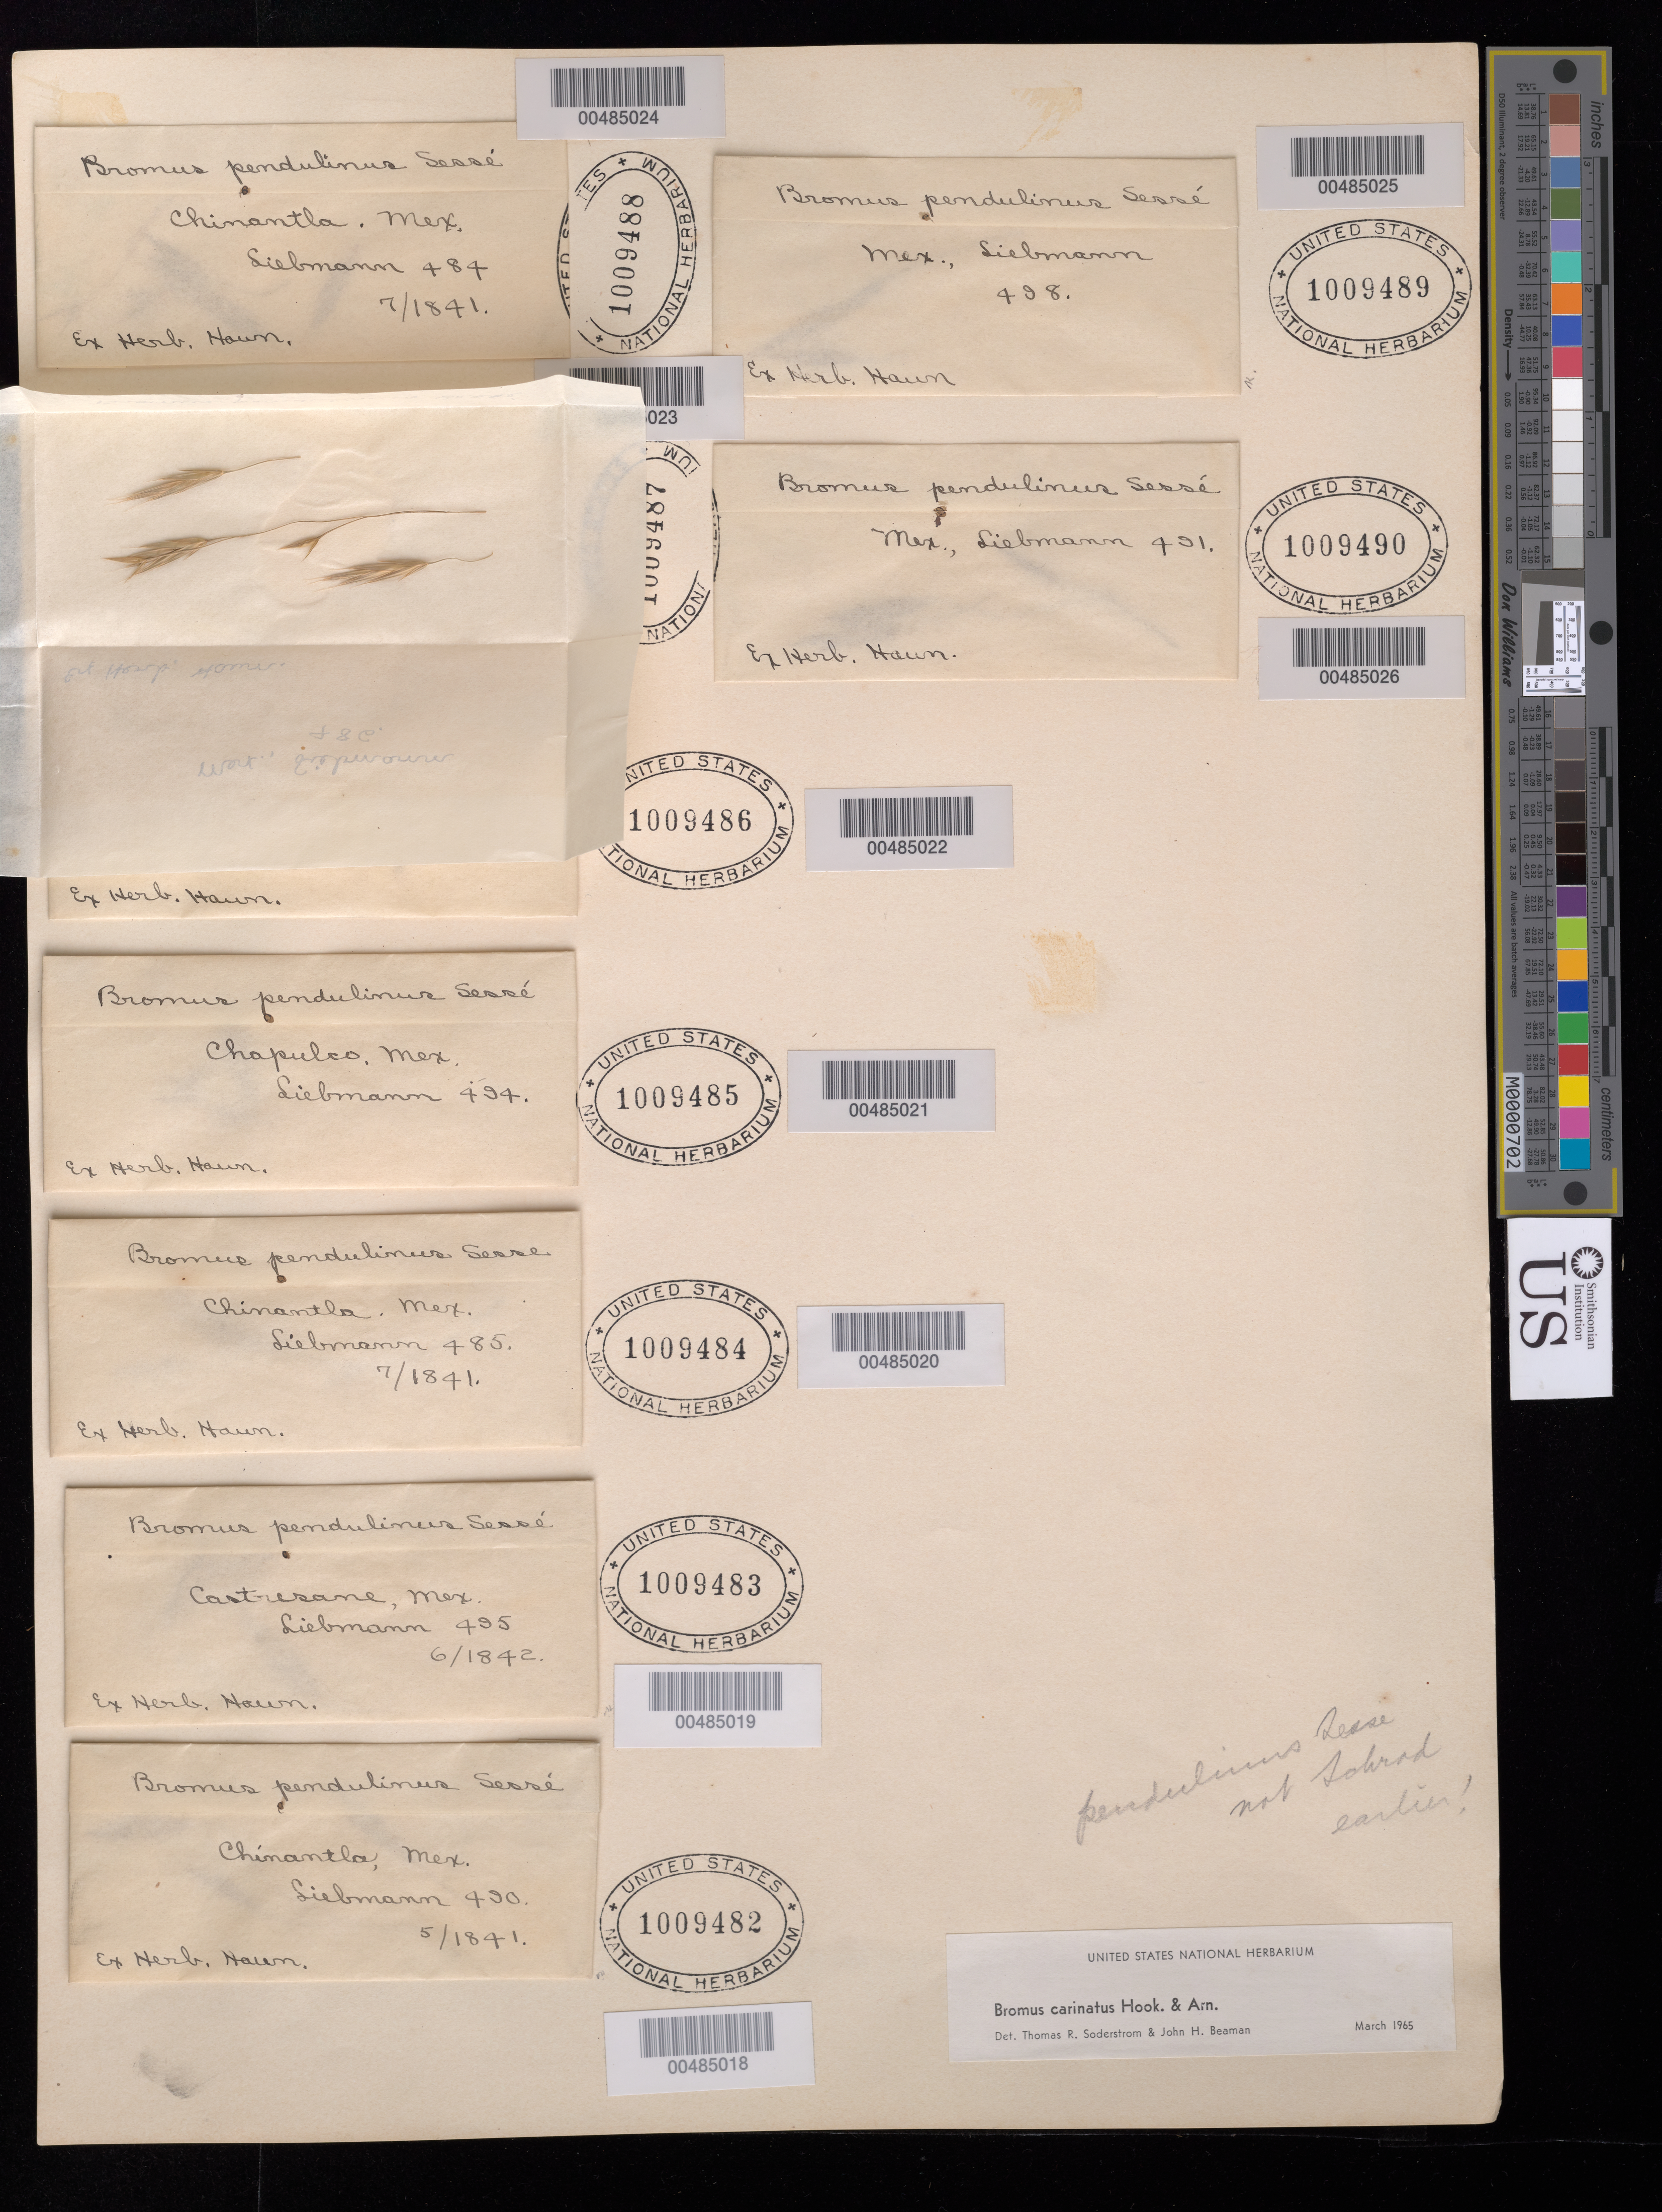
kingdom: Plantae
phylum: Tracheophyta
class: Liliopsida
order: Poales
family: Poaceae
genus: Bromus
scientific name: Bromus carinatus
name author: Hook. & Arn.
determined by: Soderstrom, T. R.; Beaman, J. H.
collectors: F. M. Liebmann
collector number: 486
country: Mexico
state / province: Jalisco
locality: San Ramon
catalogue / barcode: US 1009487